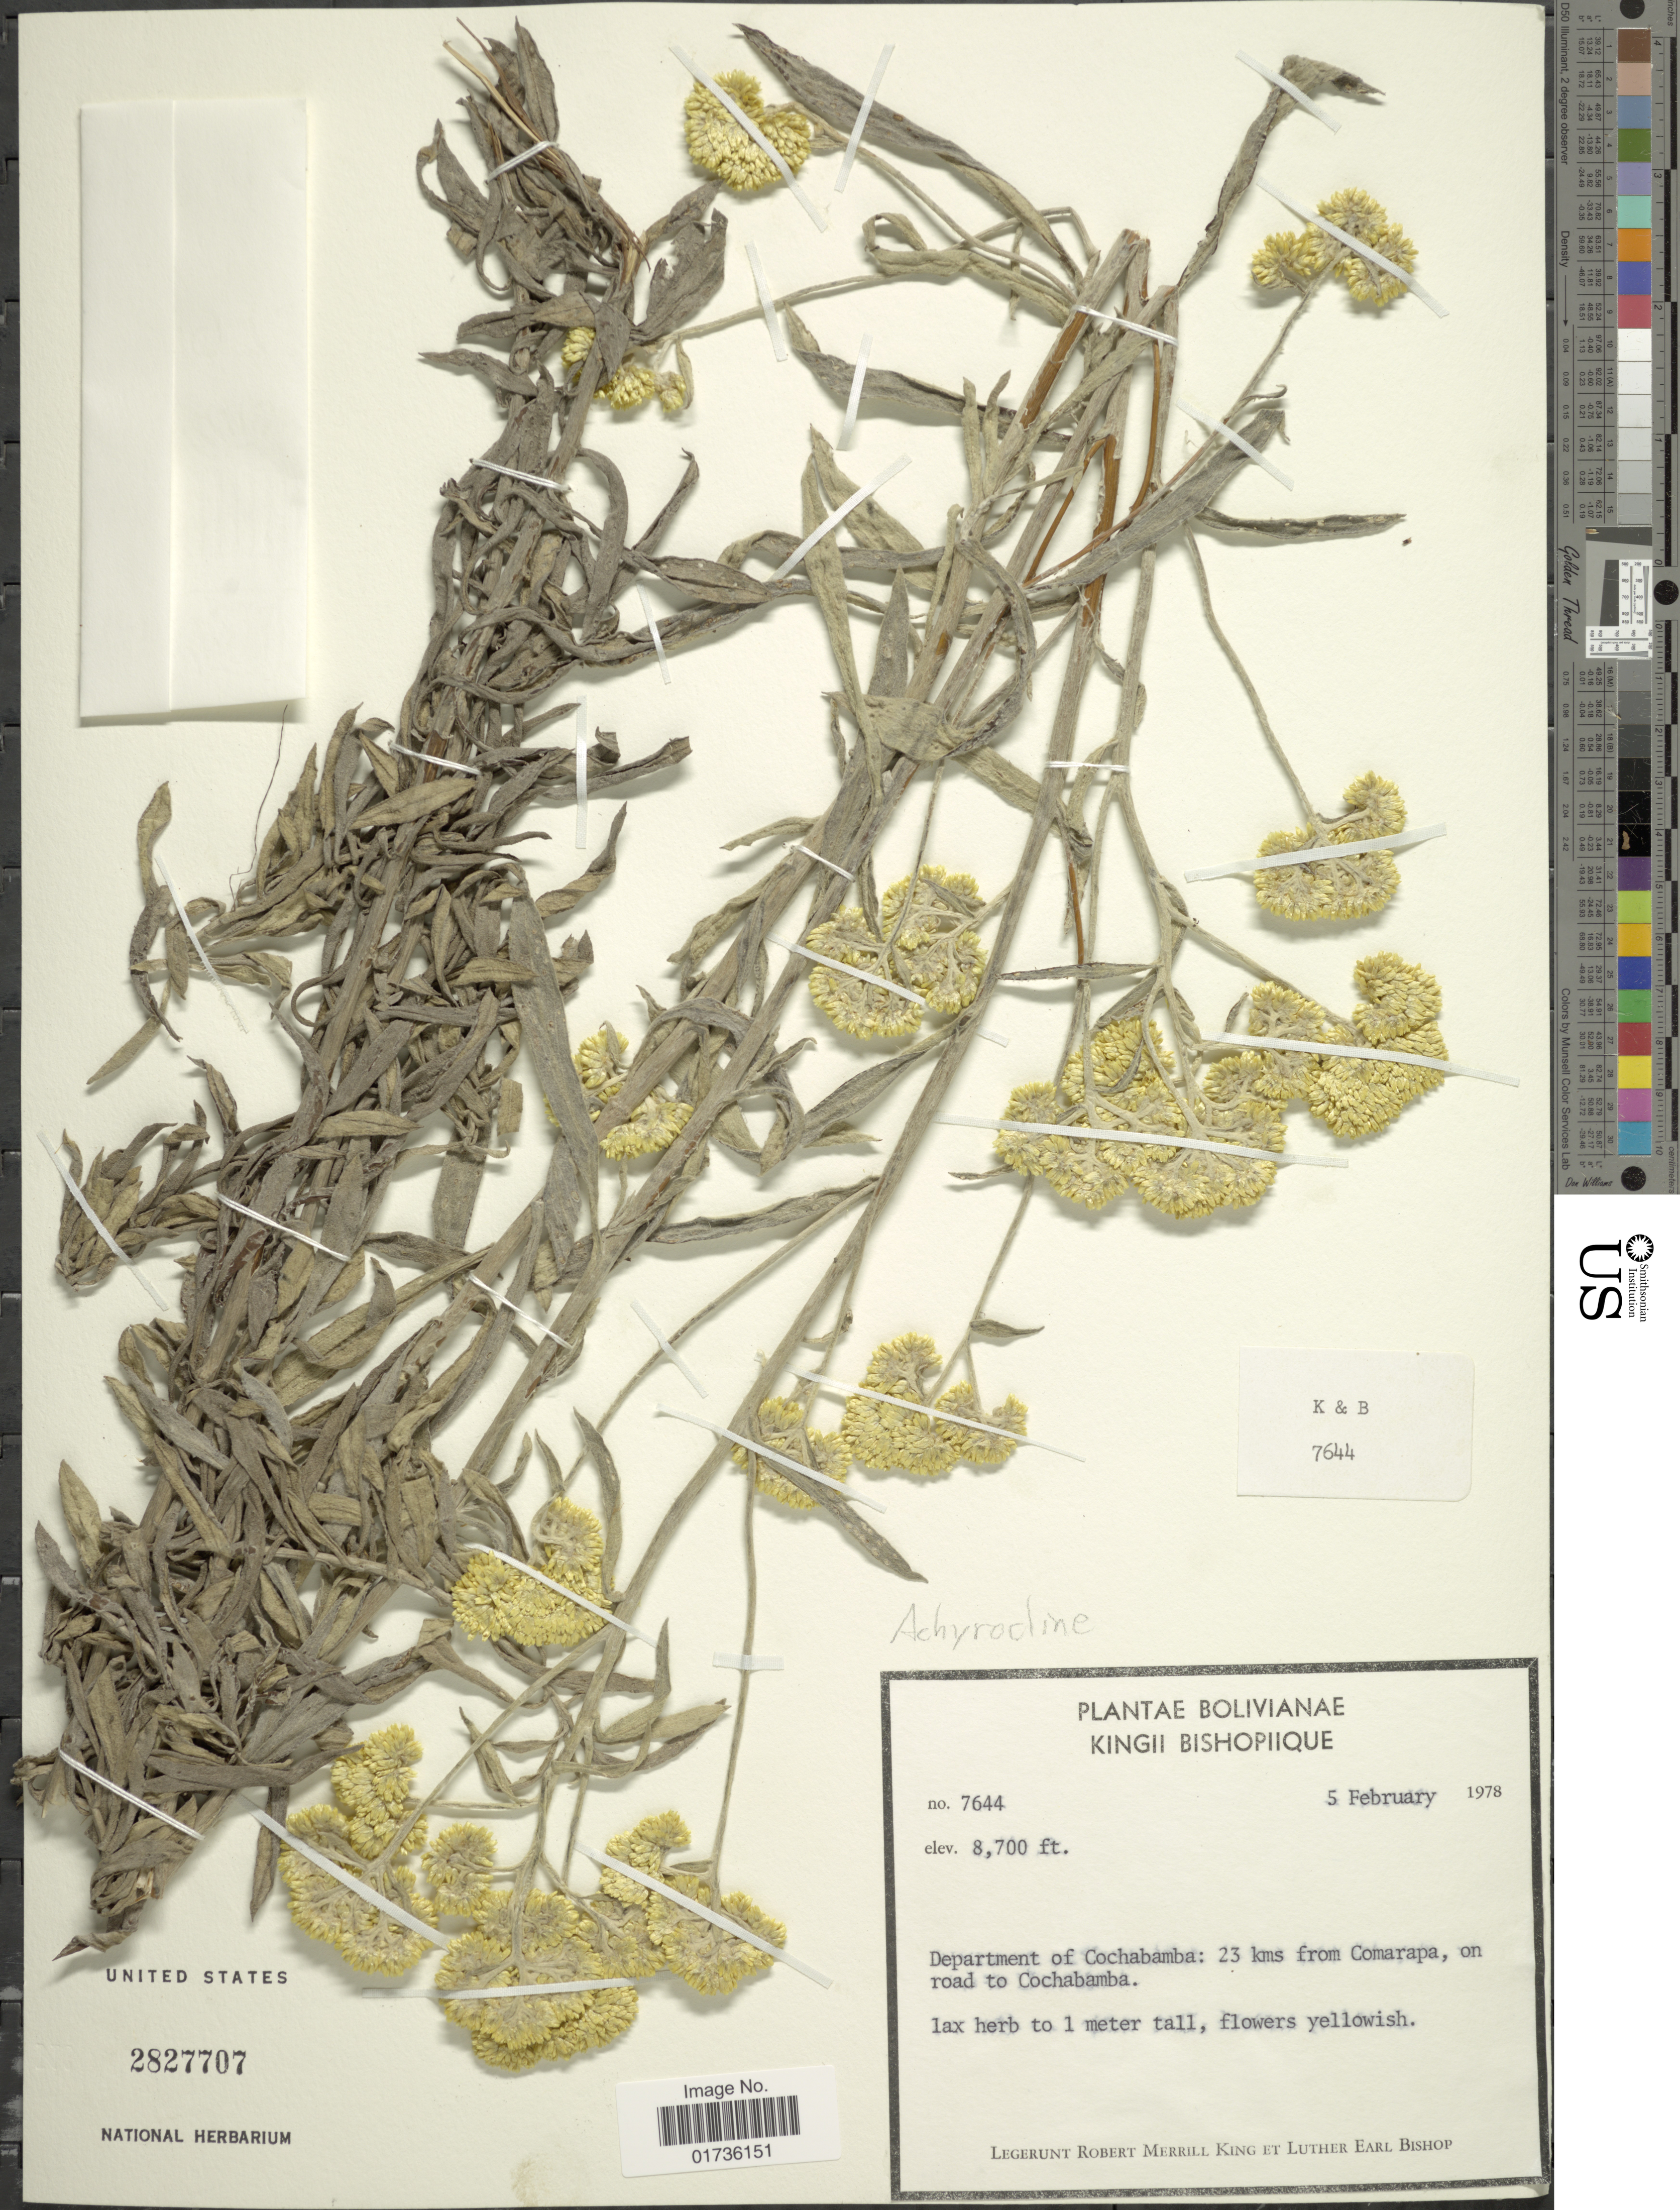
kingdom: Plantae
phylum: Tracheophyta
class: Magnoliopsida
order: Asterales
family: Asteraceae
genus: Achyrocline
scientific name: Achyrocline sp.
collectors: R. M. King & L. E. Bishop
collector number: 7644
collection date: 1978-02-05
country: Bolivia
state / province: Cochabamba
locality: Department of Cochabamba: 23 kms from Comarapa, on road to Cochabamba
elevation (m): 2652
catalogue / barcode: US 2827707